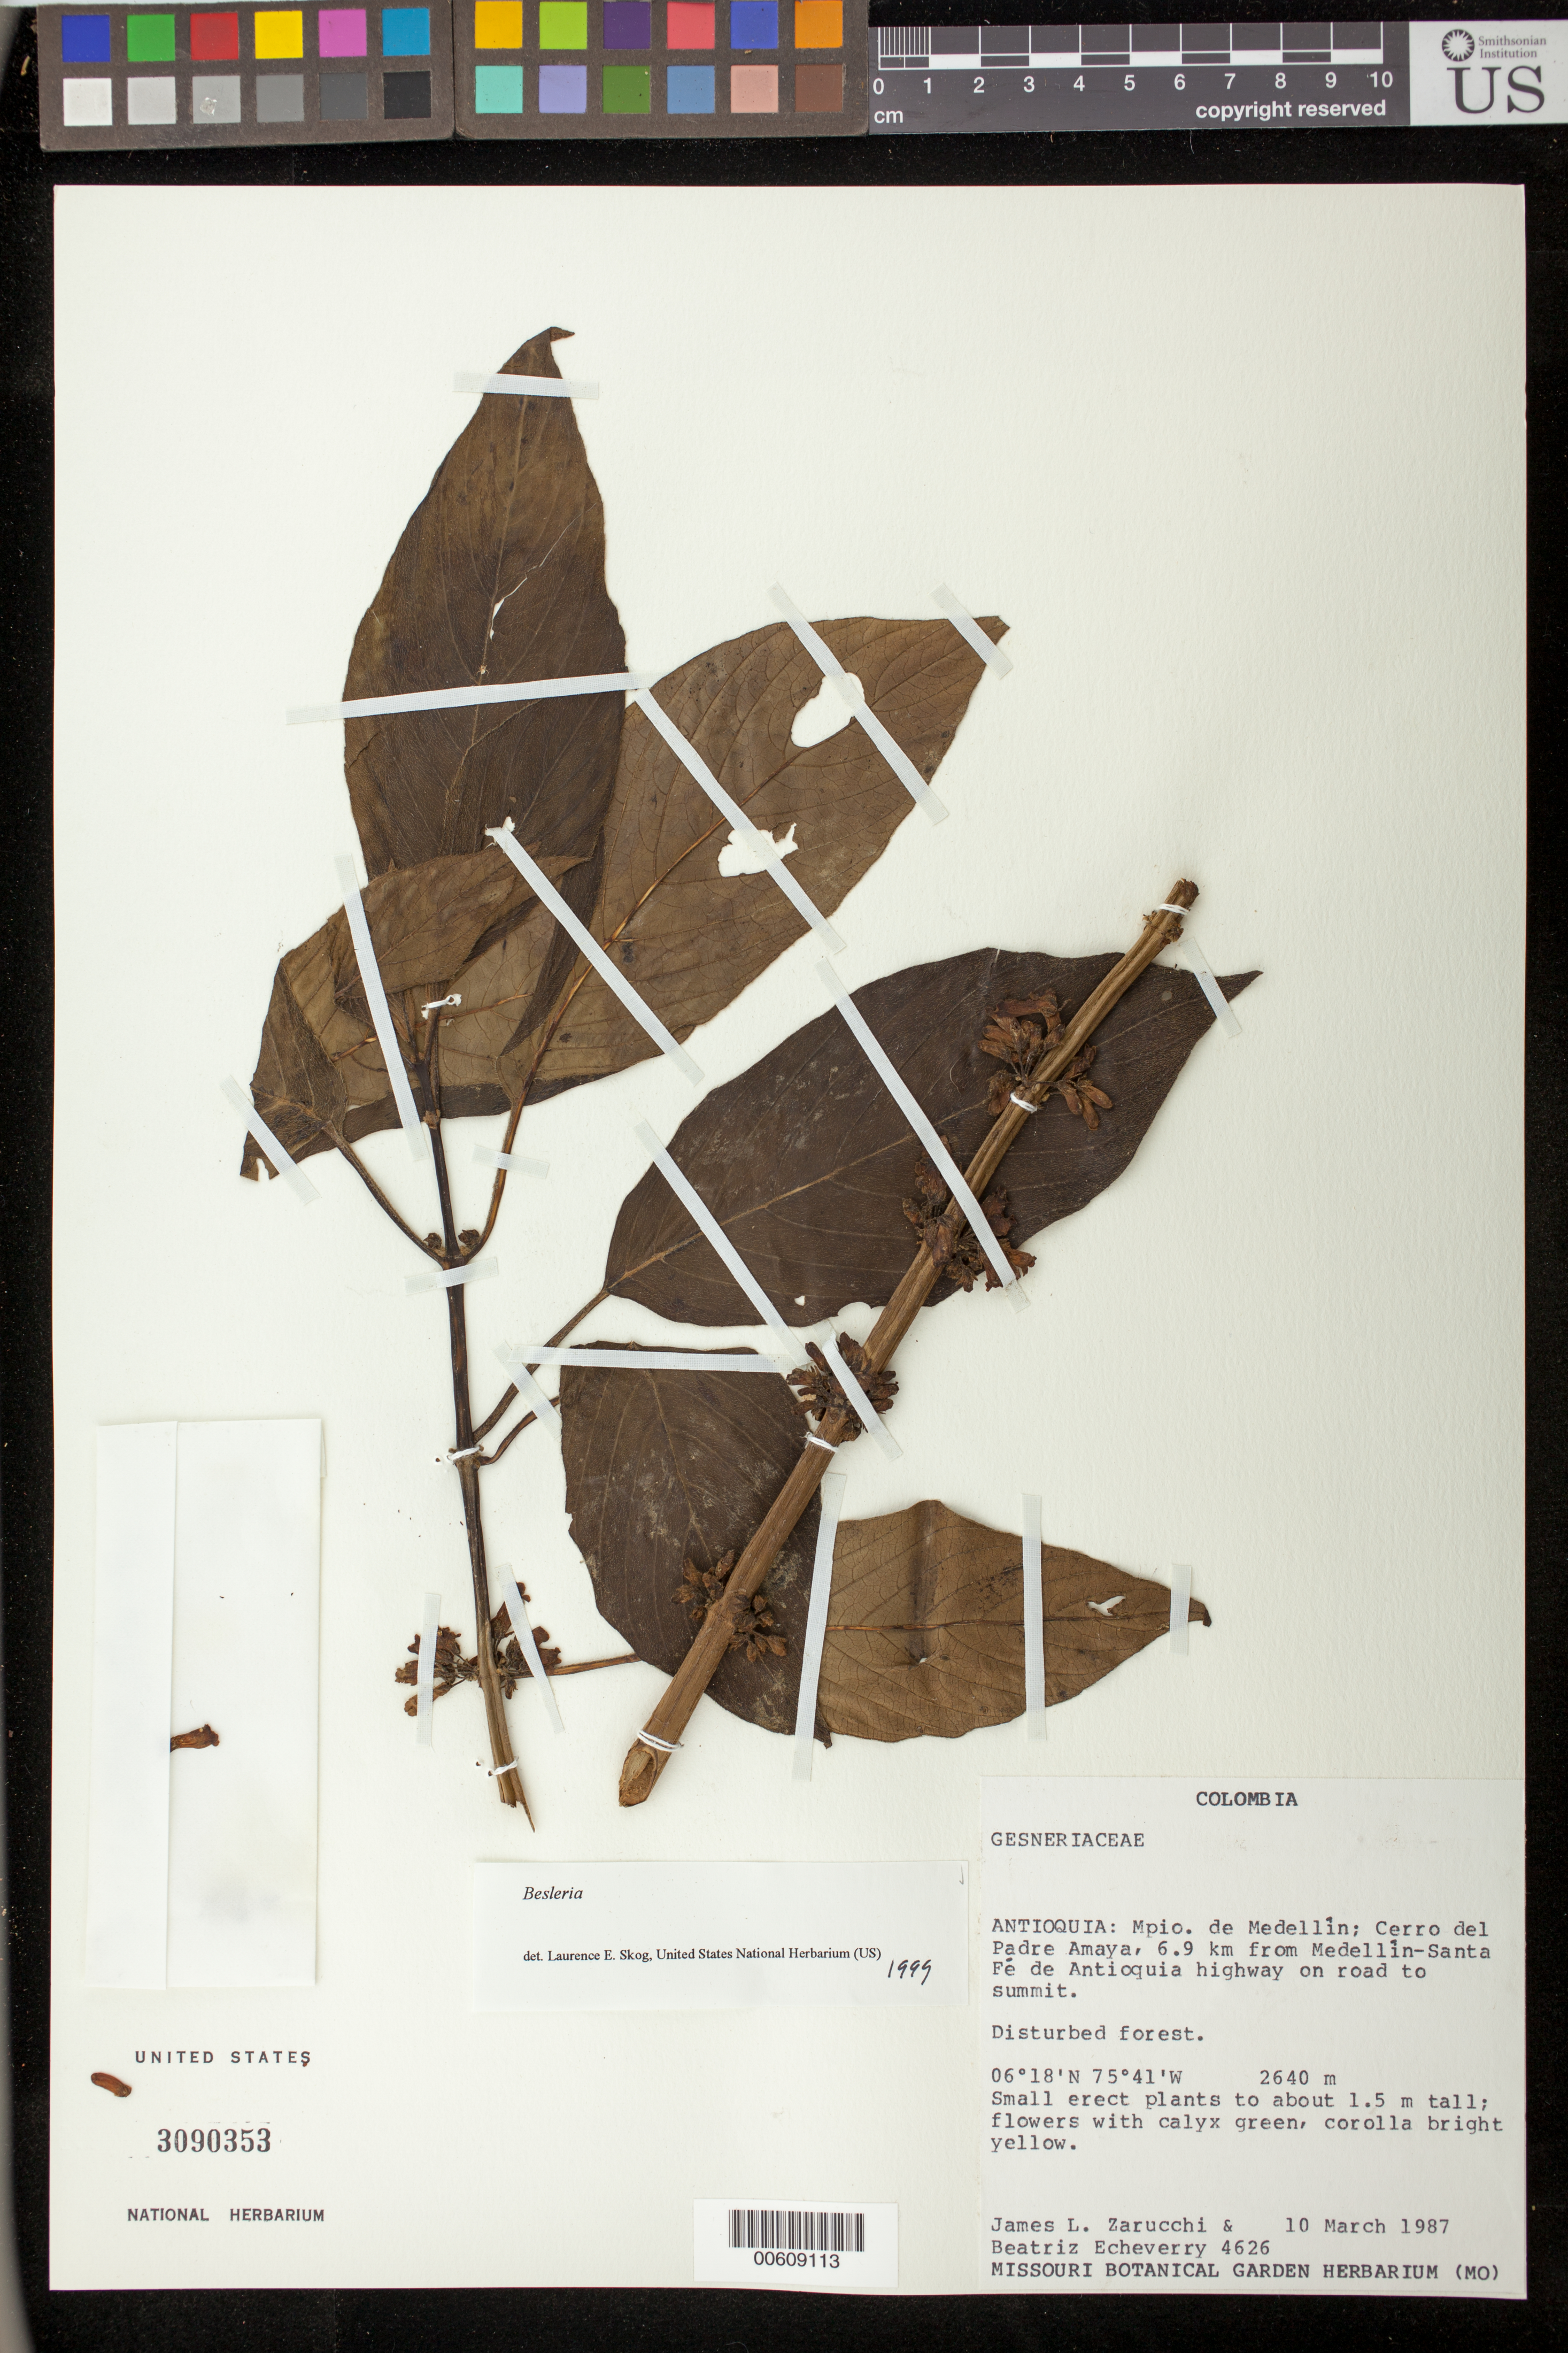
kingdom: Plantae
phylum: Tracheophyta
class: Magnoliopsida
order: Lamiales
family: Gesneriaceae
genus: Besleria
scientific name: Besleria sp.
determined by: Skog, Laurence E.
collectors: J. L. Zarucchi & B. Echeverry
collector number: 4626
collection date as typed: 10 Mar 1987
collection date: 1987-03-10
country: Colombia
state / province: Antioquia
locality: Mpio. de Medellín; Cerro del Padre Amaya, 6.9 km from Medellín - Santa Fé de Antioquia highway on road to summit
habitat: Disturbed forest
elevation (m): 2640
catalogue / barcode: US 3090353